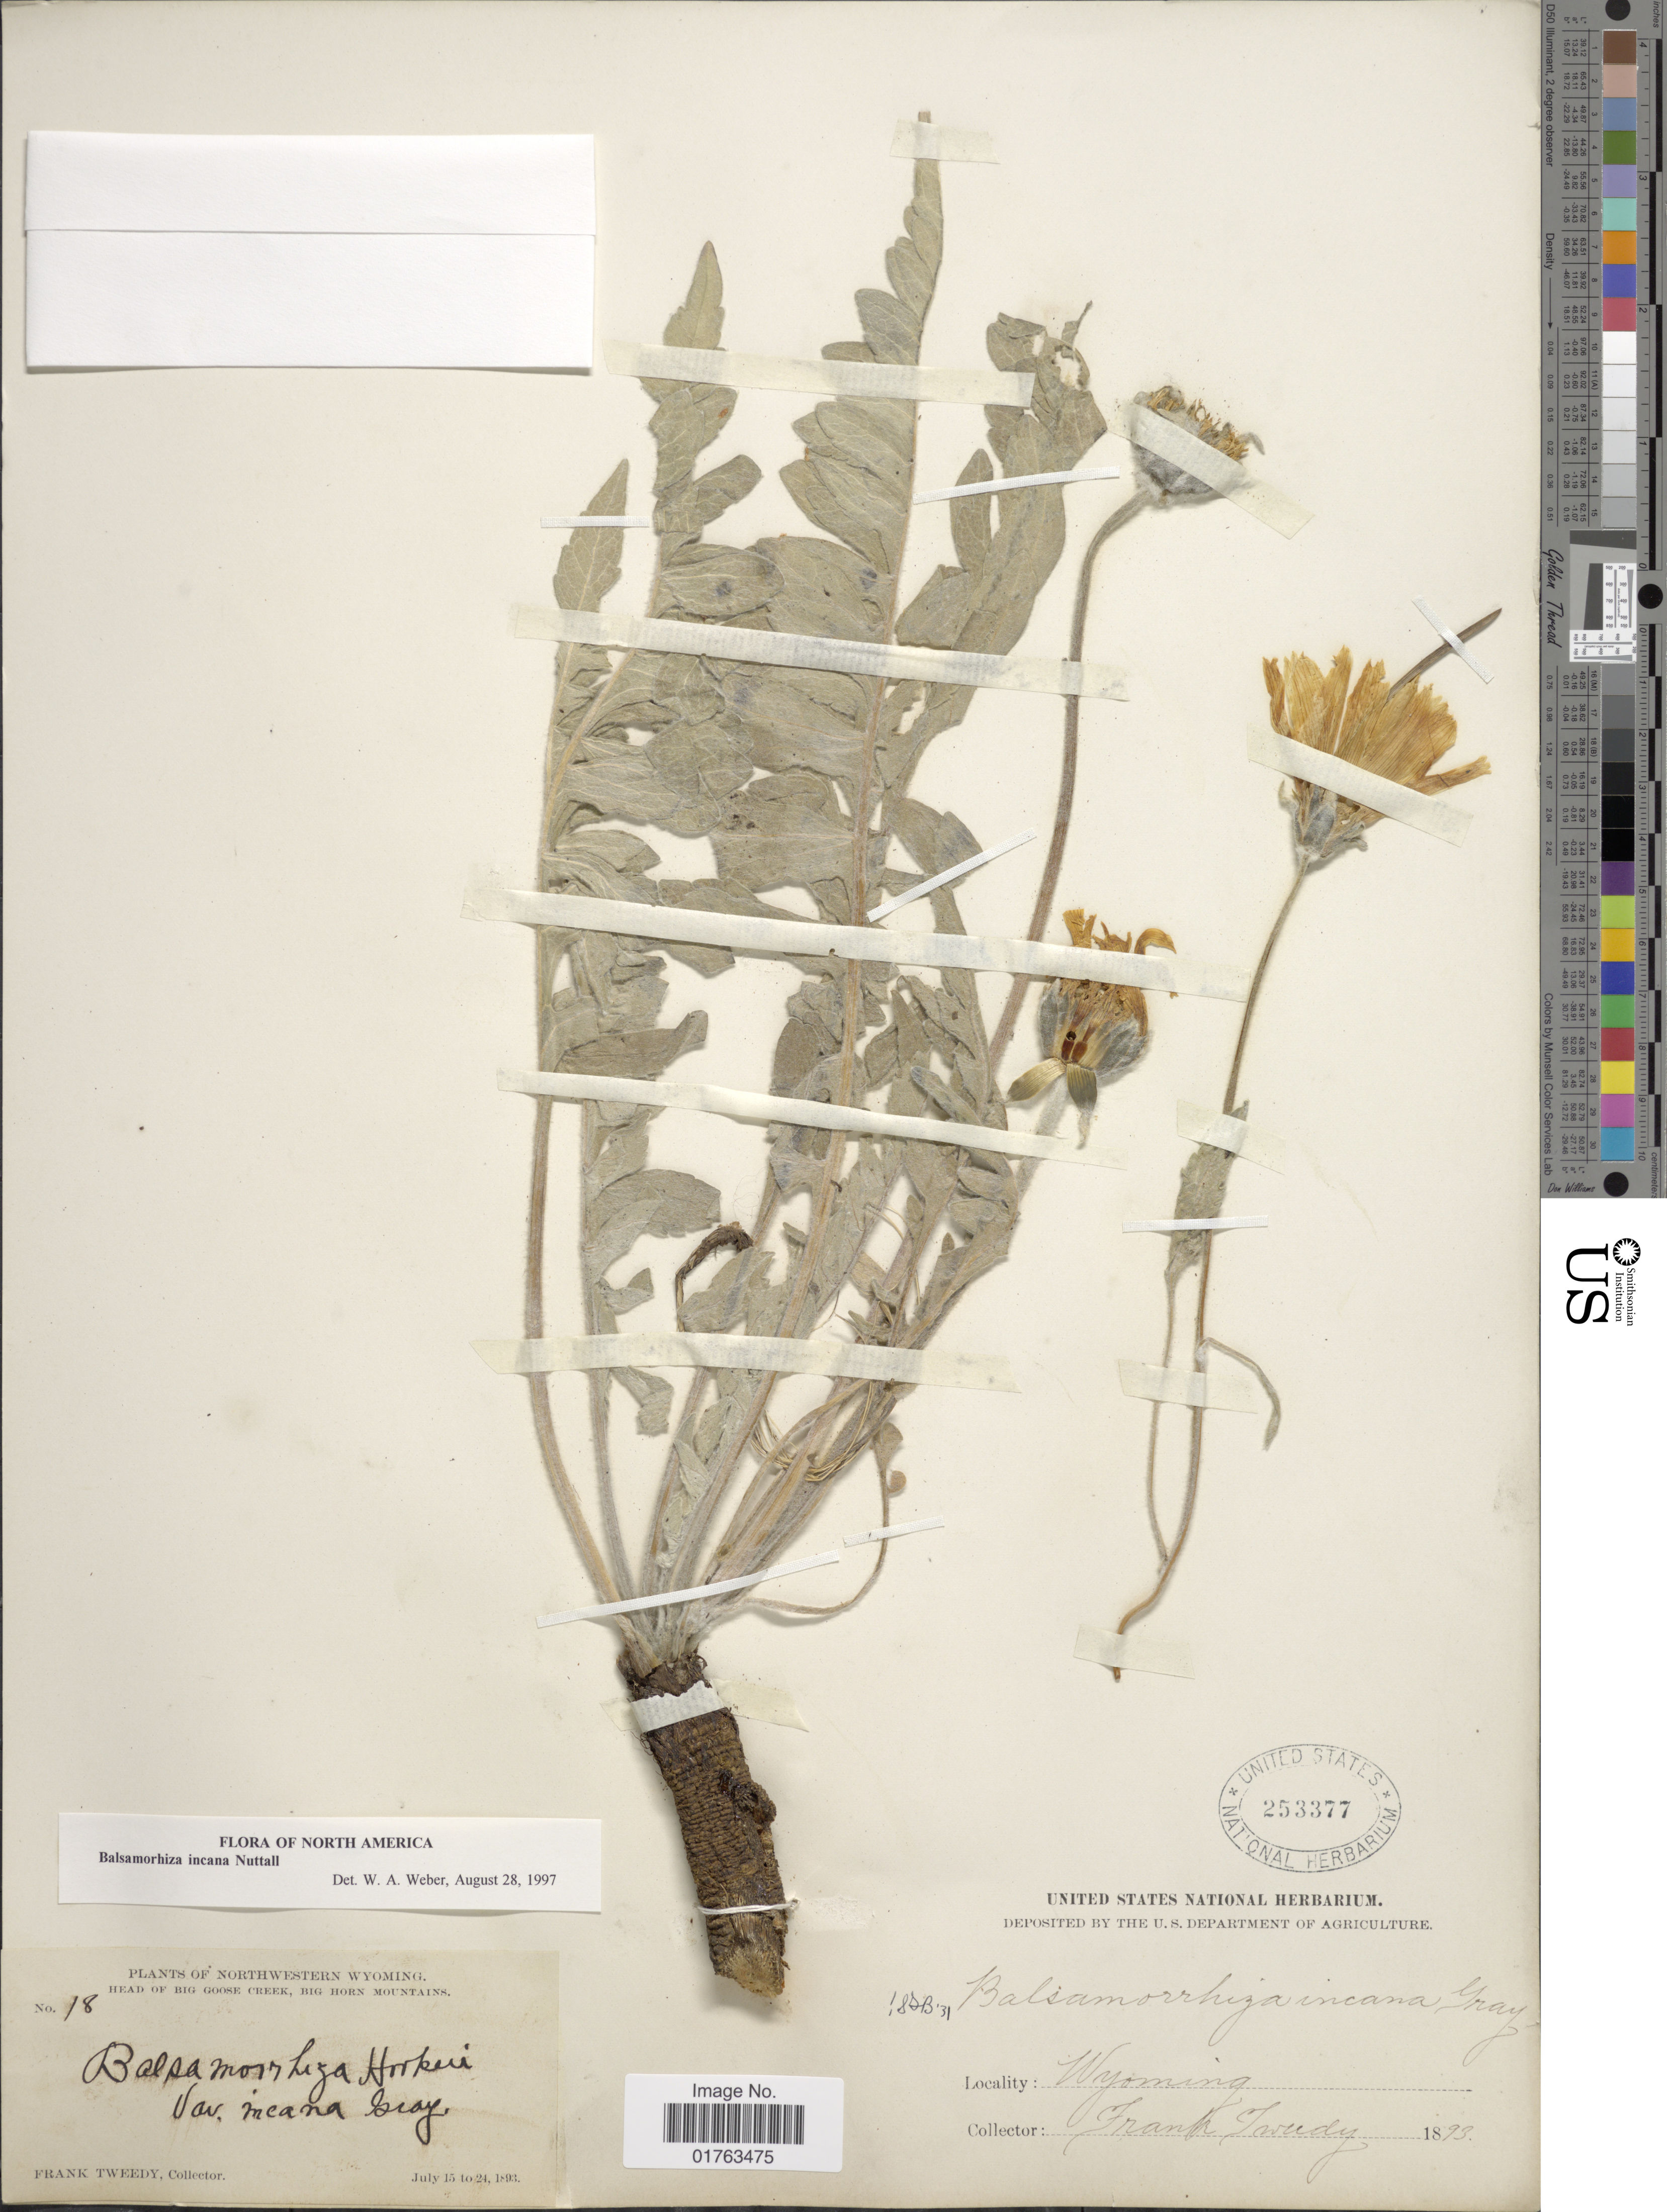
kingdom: Plantae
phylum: Tracheophyta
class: Magnoliopsida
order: Asterales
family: Asteraceae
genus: Balsamorhiza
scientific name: Balsamorhiza incana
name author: Nutt.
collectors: F. Tweedy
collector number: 18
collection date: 1893-07-15/1893-07-24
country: United States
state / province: Wyoming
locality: Northwestern Wyoming. Head of Big Goose Creek, Big Horn Mountains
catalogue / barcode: US 253377